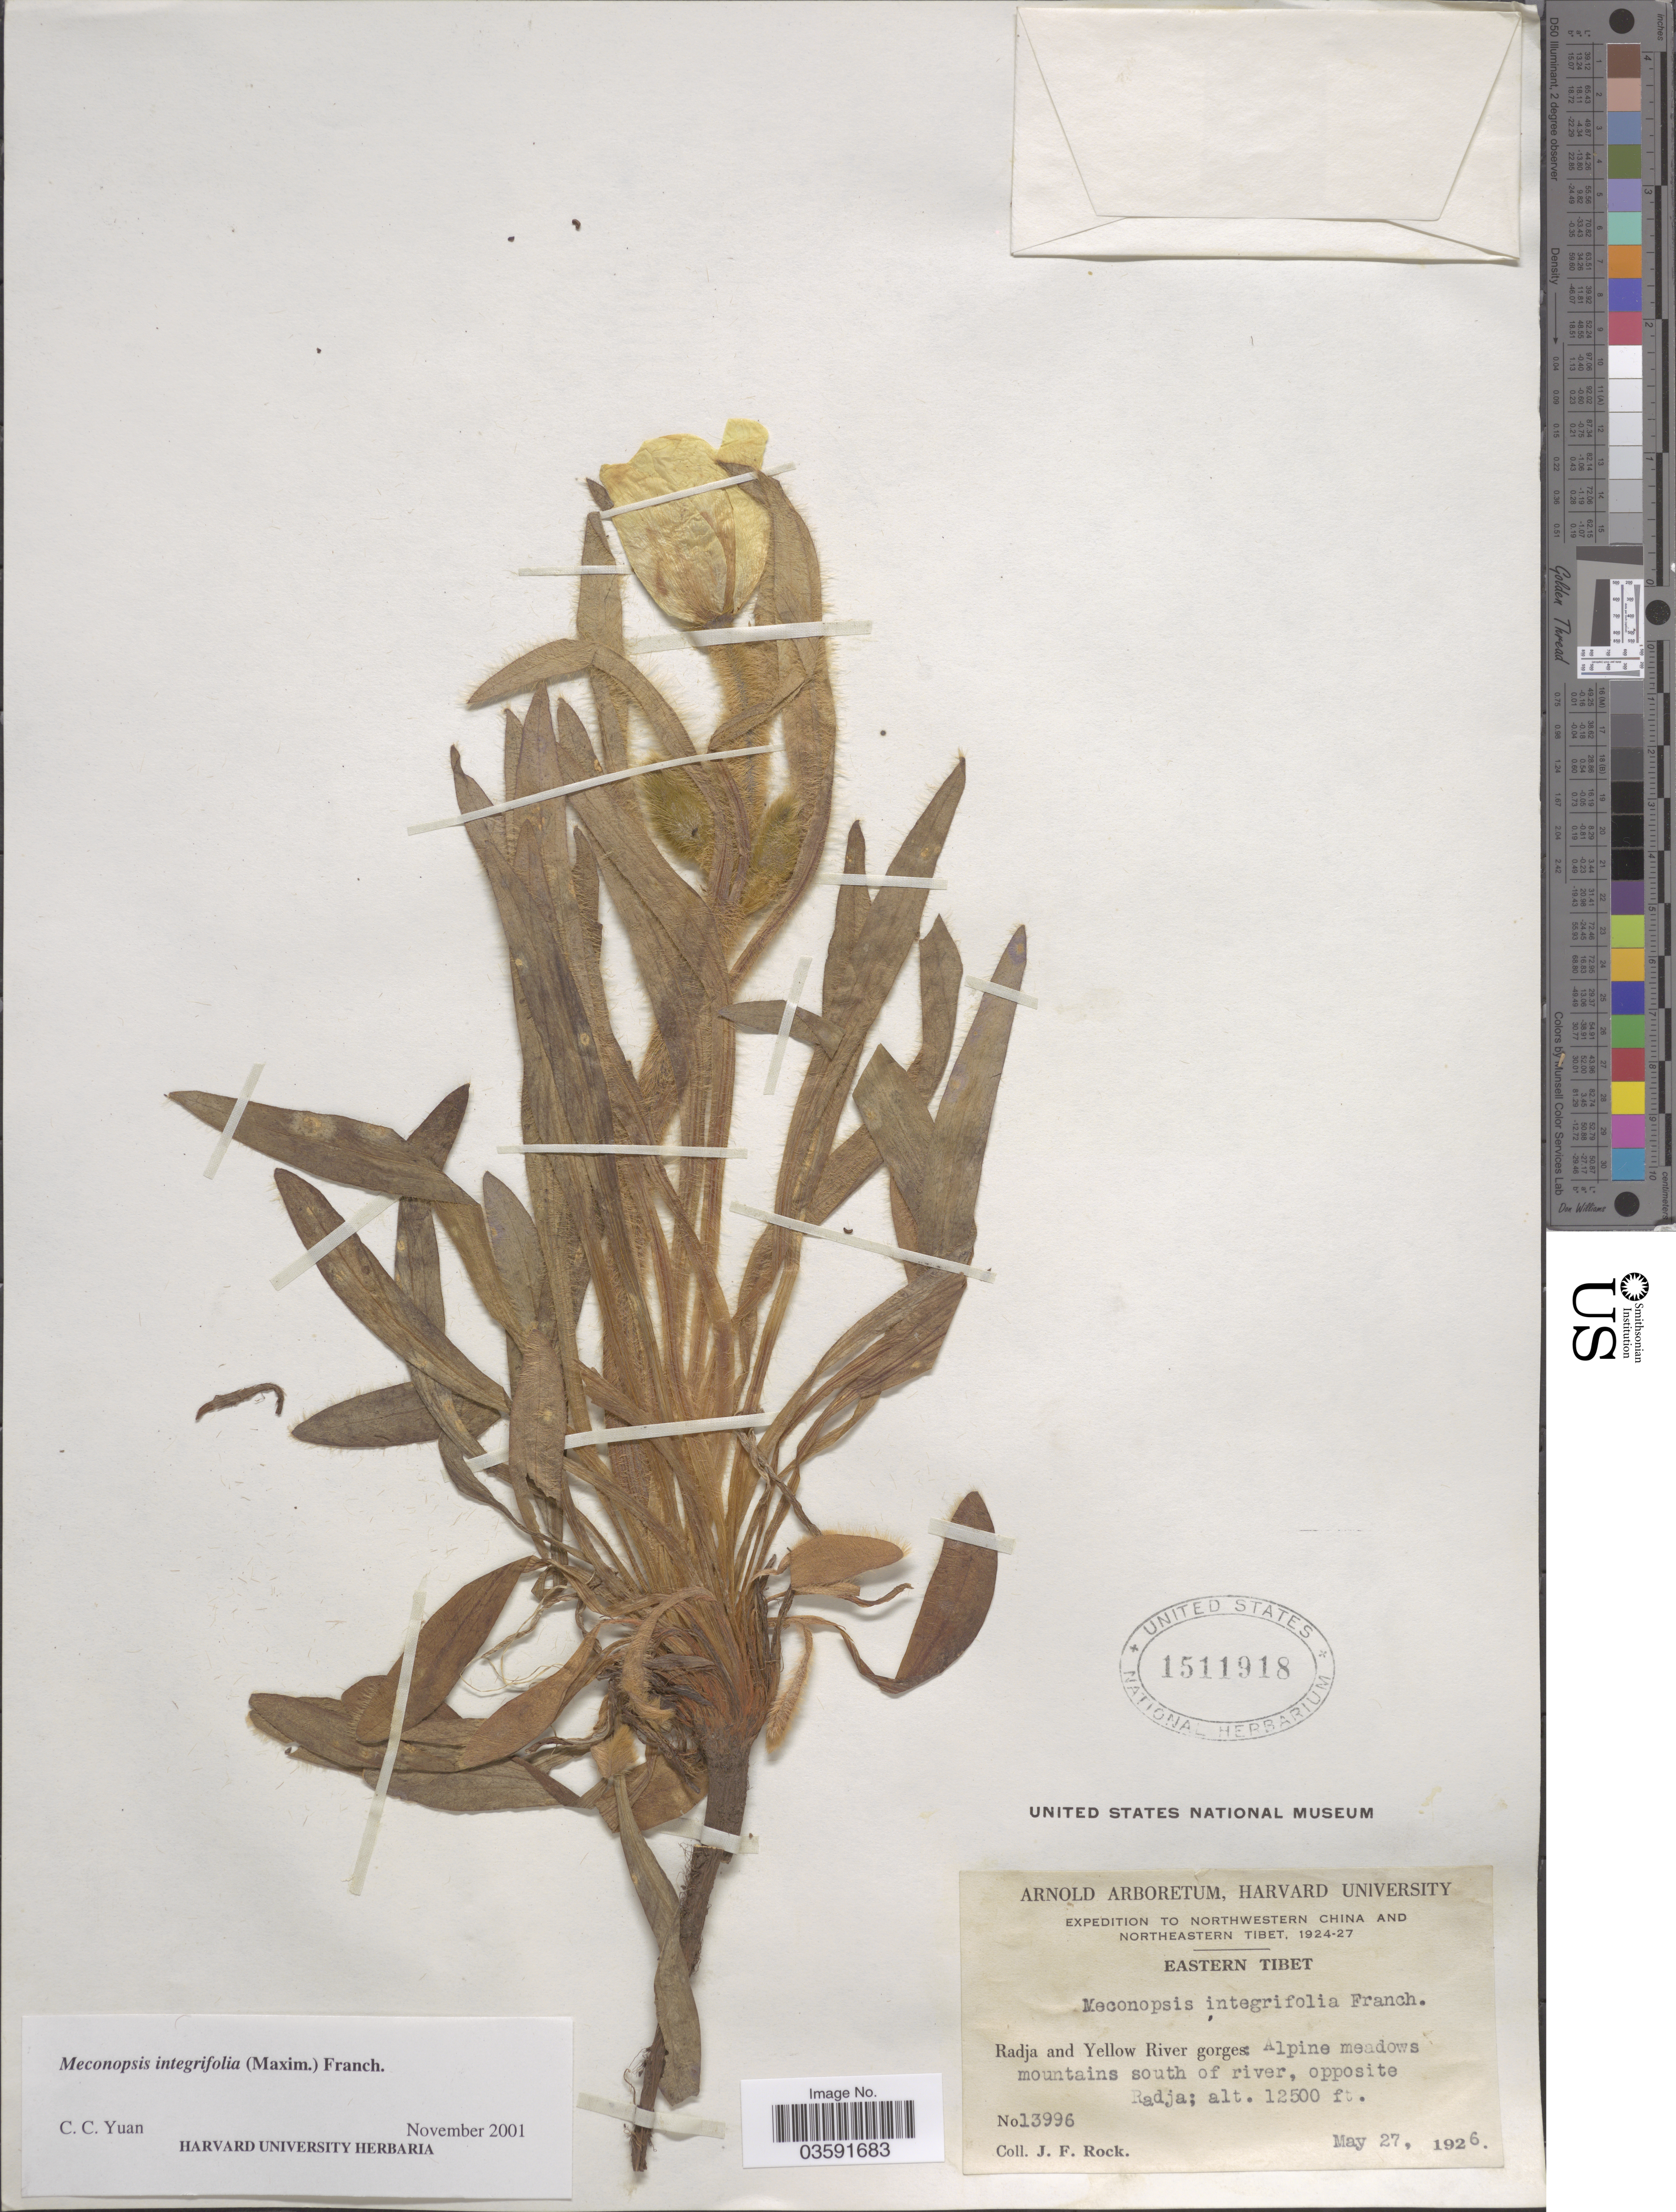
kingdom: Plantae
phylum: Tracheophyta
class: Magnoliopsida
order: Ranunculales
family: Papaveraceae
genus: Meconopsis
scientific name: Meconopsis integrifolia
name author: (Maxim.) Franch.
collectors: J. Rock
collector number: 13996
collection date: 1926-05-27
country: China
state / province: Xizang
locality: Northwestern China and Northeastern Tibet. Eastern Tibet. Radja and Yellow River gorges: Alpine meadows mountains south of river, opposite Radja.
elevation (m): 3810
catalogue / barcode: US 1511918